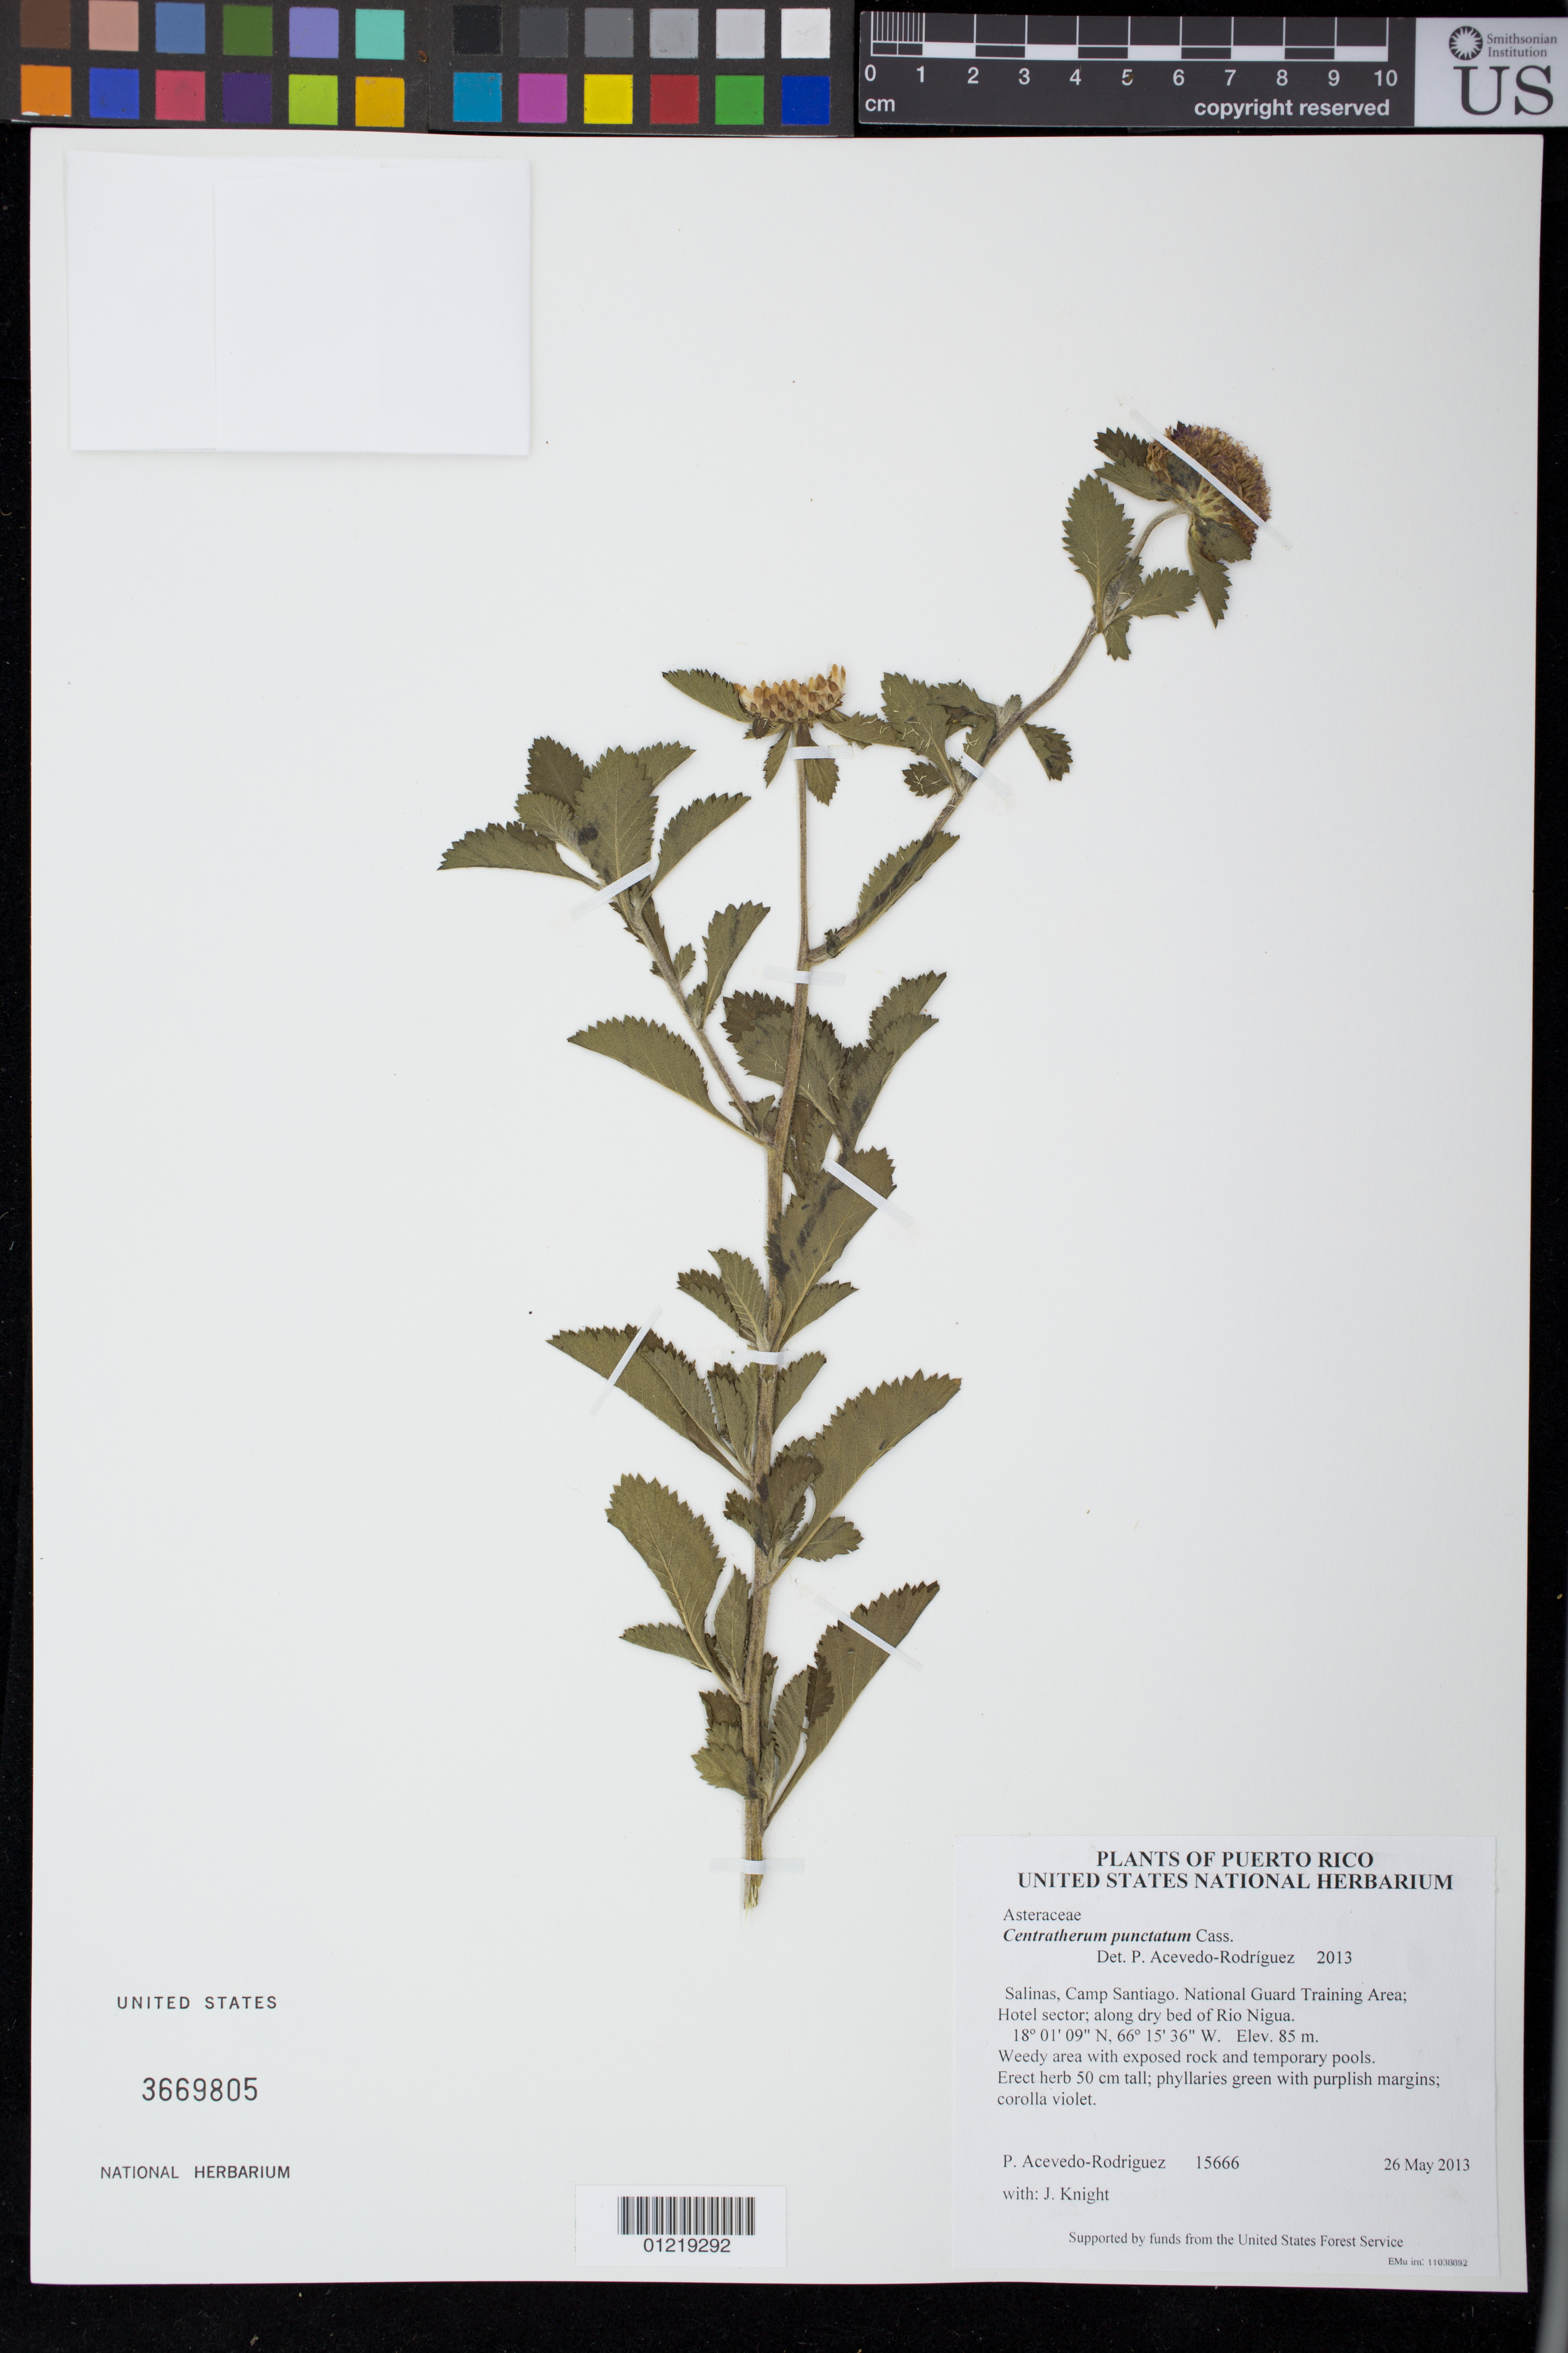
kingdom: Plantae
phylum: Tracheophyta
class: Magnoliopsida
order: Asterales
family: Asteraceae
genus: Centratherum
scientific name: Centratherum punctatum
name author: Cass.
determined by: Acevedo-Rodríguez, P., (BOT), Smithsonian Institution - National Museum of Natural History (UNITED STATES)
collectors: P. Acevedo-Rodr. & J. Knight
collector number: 15666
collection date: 2013-05-26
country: Puerto Rico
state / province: Salinas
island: Puerto Rico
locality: Camp Santiago. National Guard Training Area; Hotel sector; along dry bed of Rio Nigua.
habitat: Weedy area with exposed rock and temporary pools.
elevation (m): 85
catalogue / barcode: US 3669805